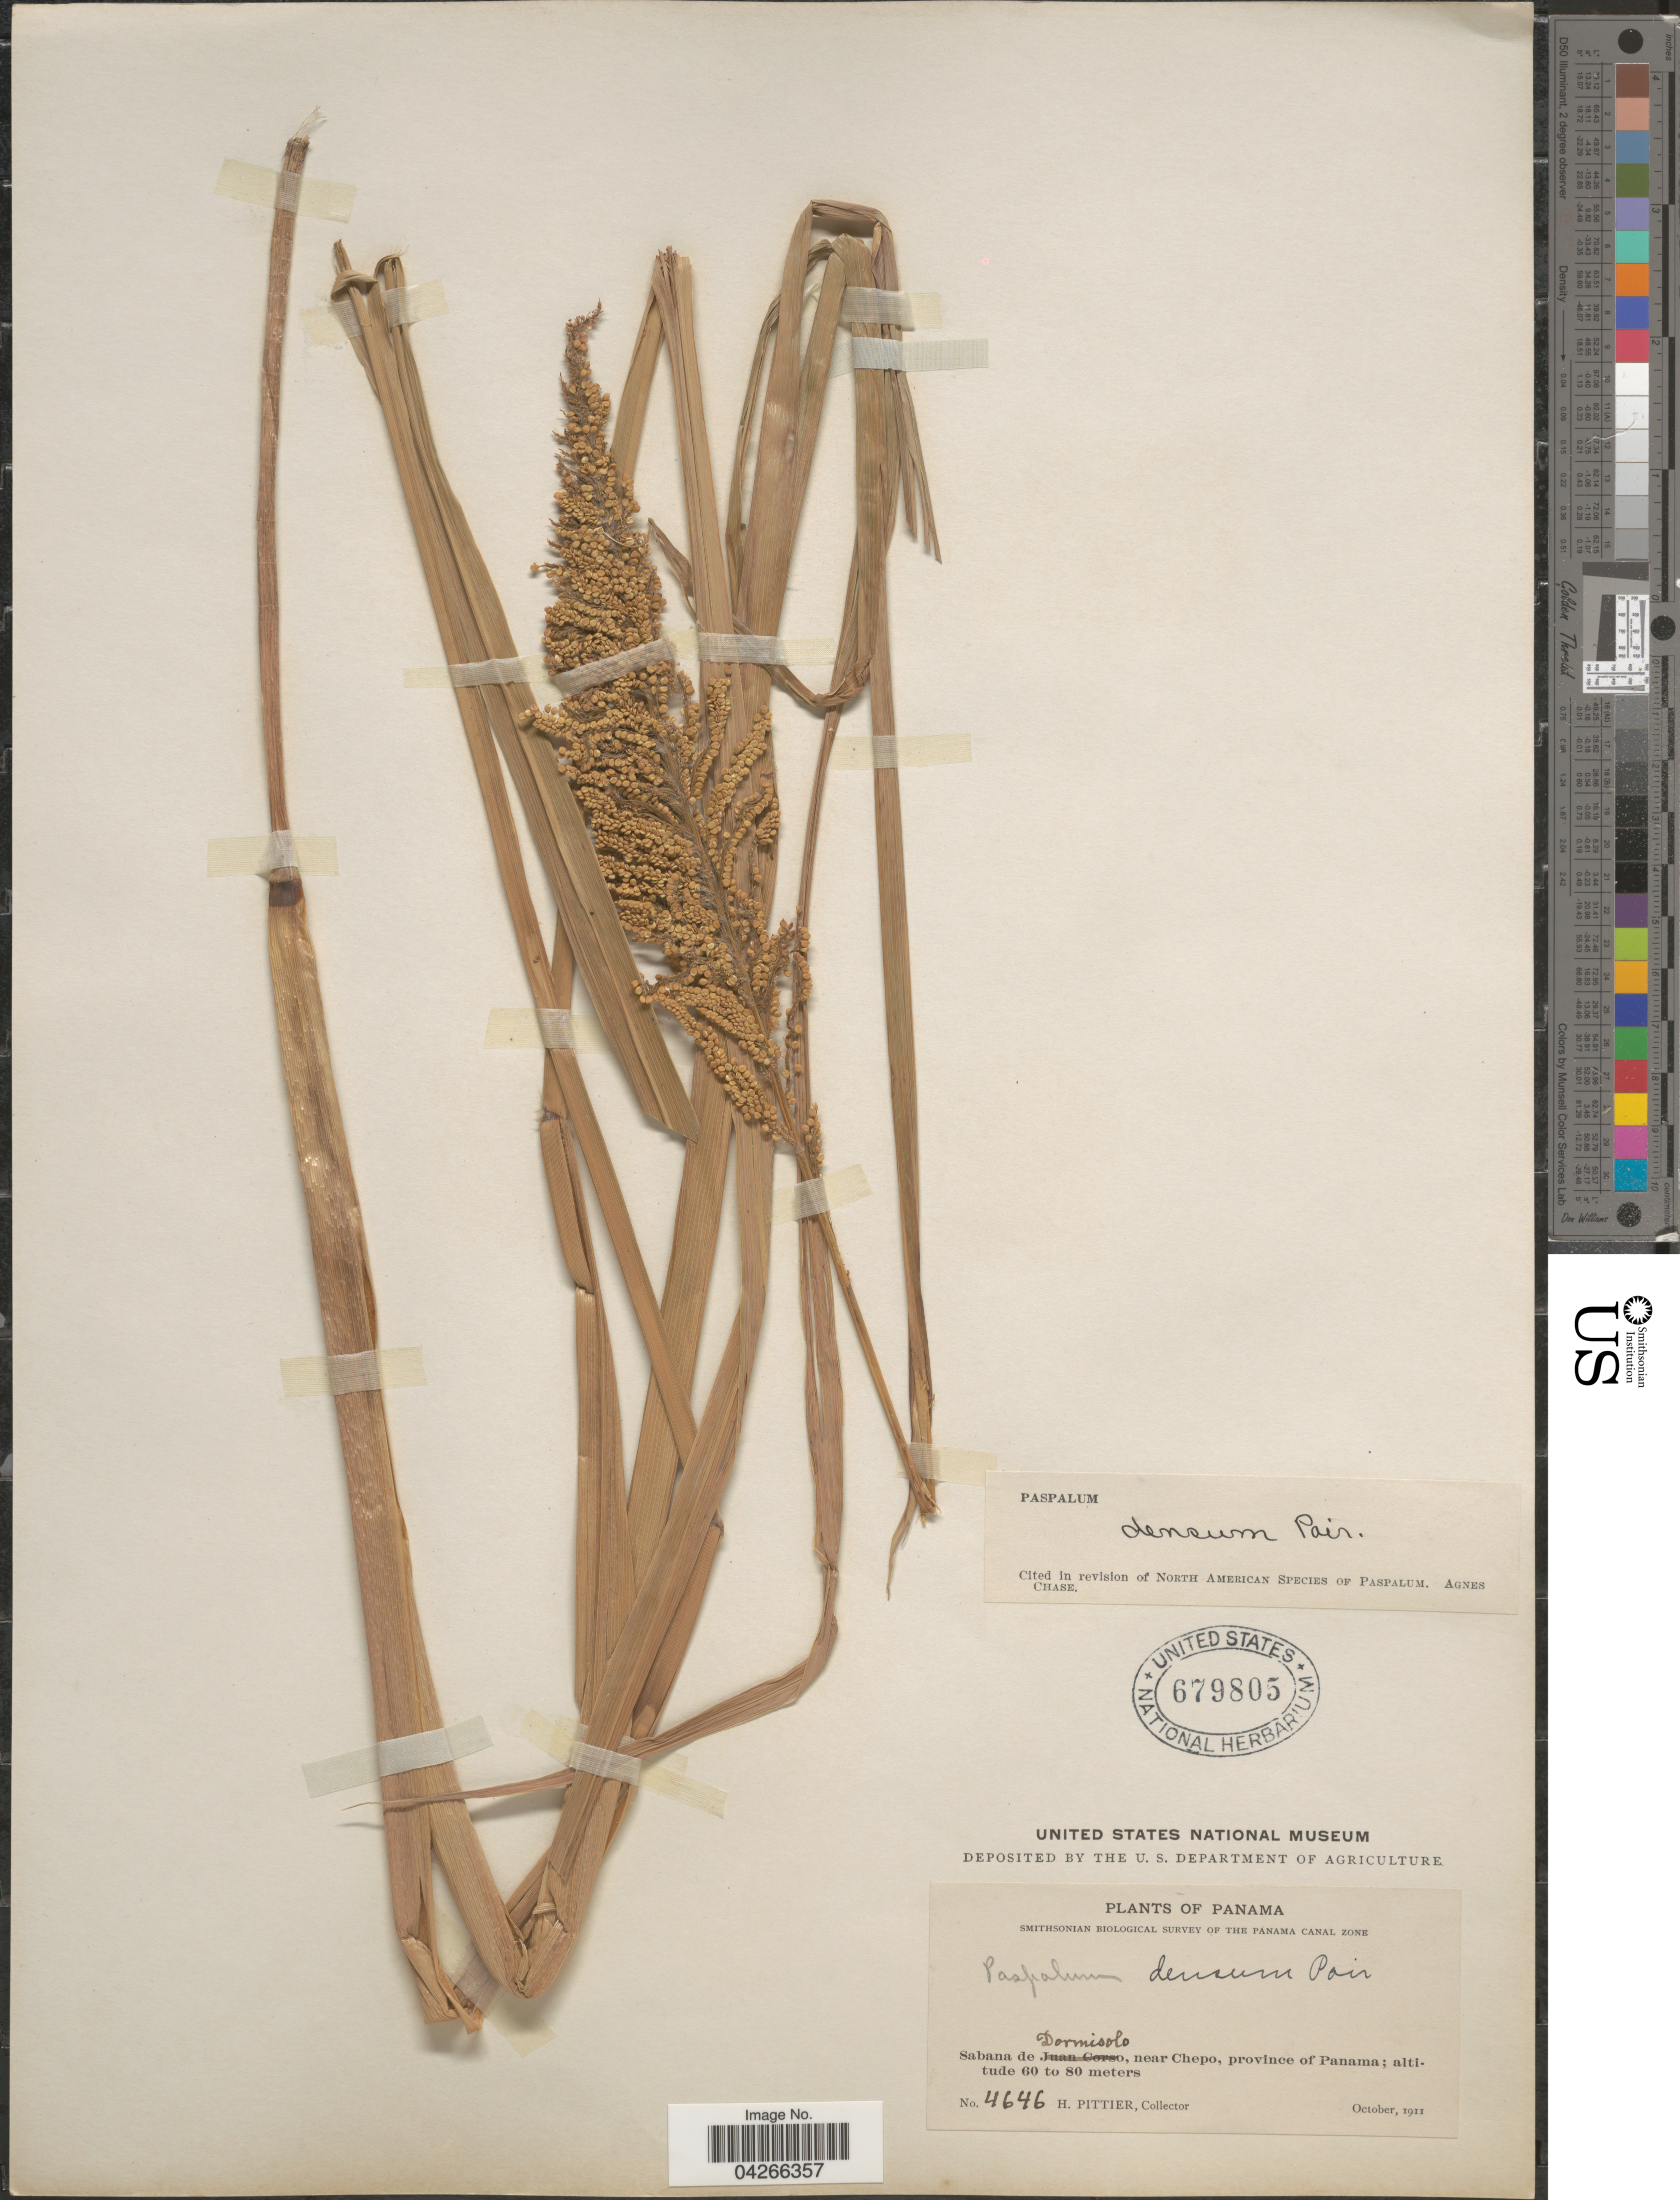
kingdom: Plantae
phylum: Tracheophyta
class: Liliopsida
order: Poales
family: Poaceae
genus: Paspalum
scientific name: Paspalum densum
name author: Poir.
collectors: H. F. Pittier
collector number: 4646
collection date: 1911-10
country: Panama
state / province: Panamá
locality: Smithsonian Biological Survey of the Panama Canal Zone. Sabana de Dormisolo, near Chepo.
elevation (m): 60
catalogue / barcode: US 679805